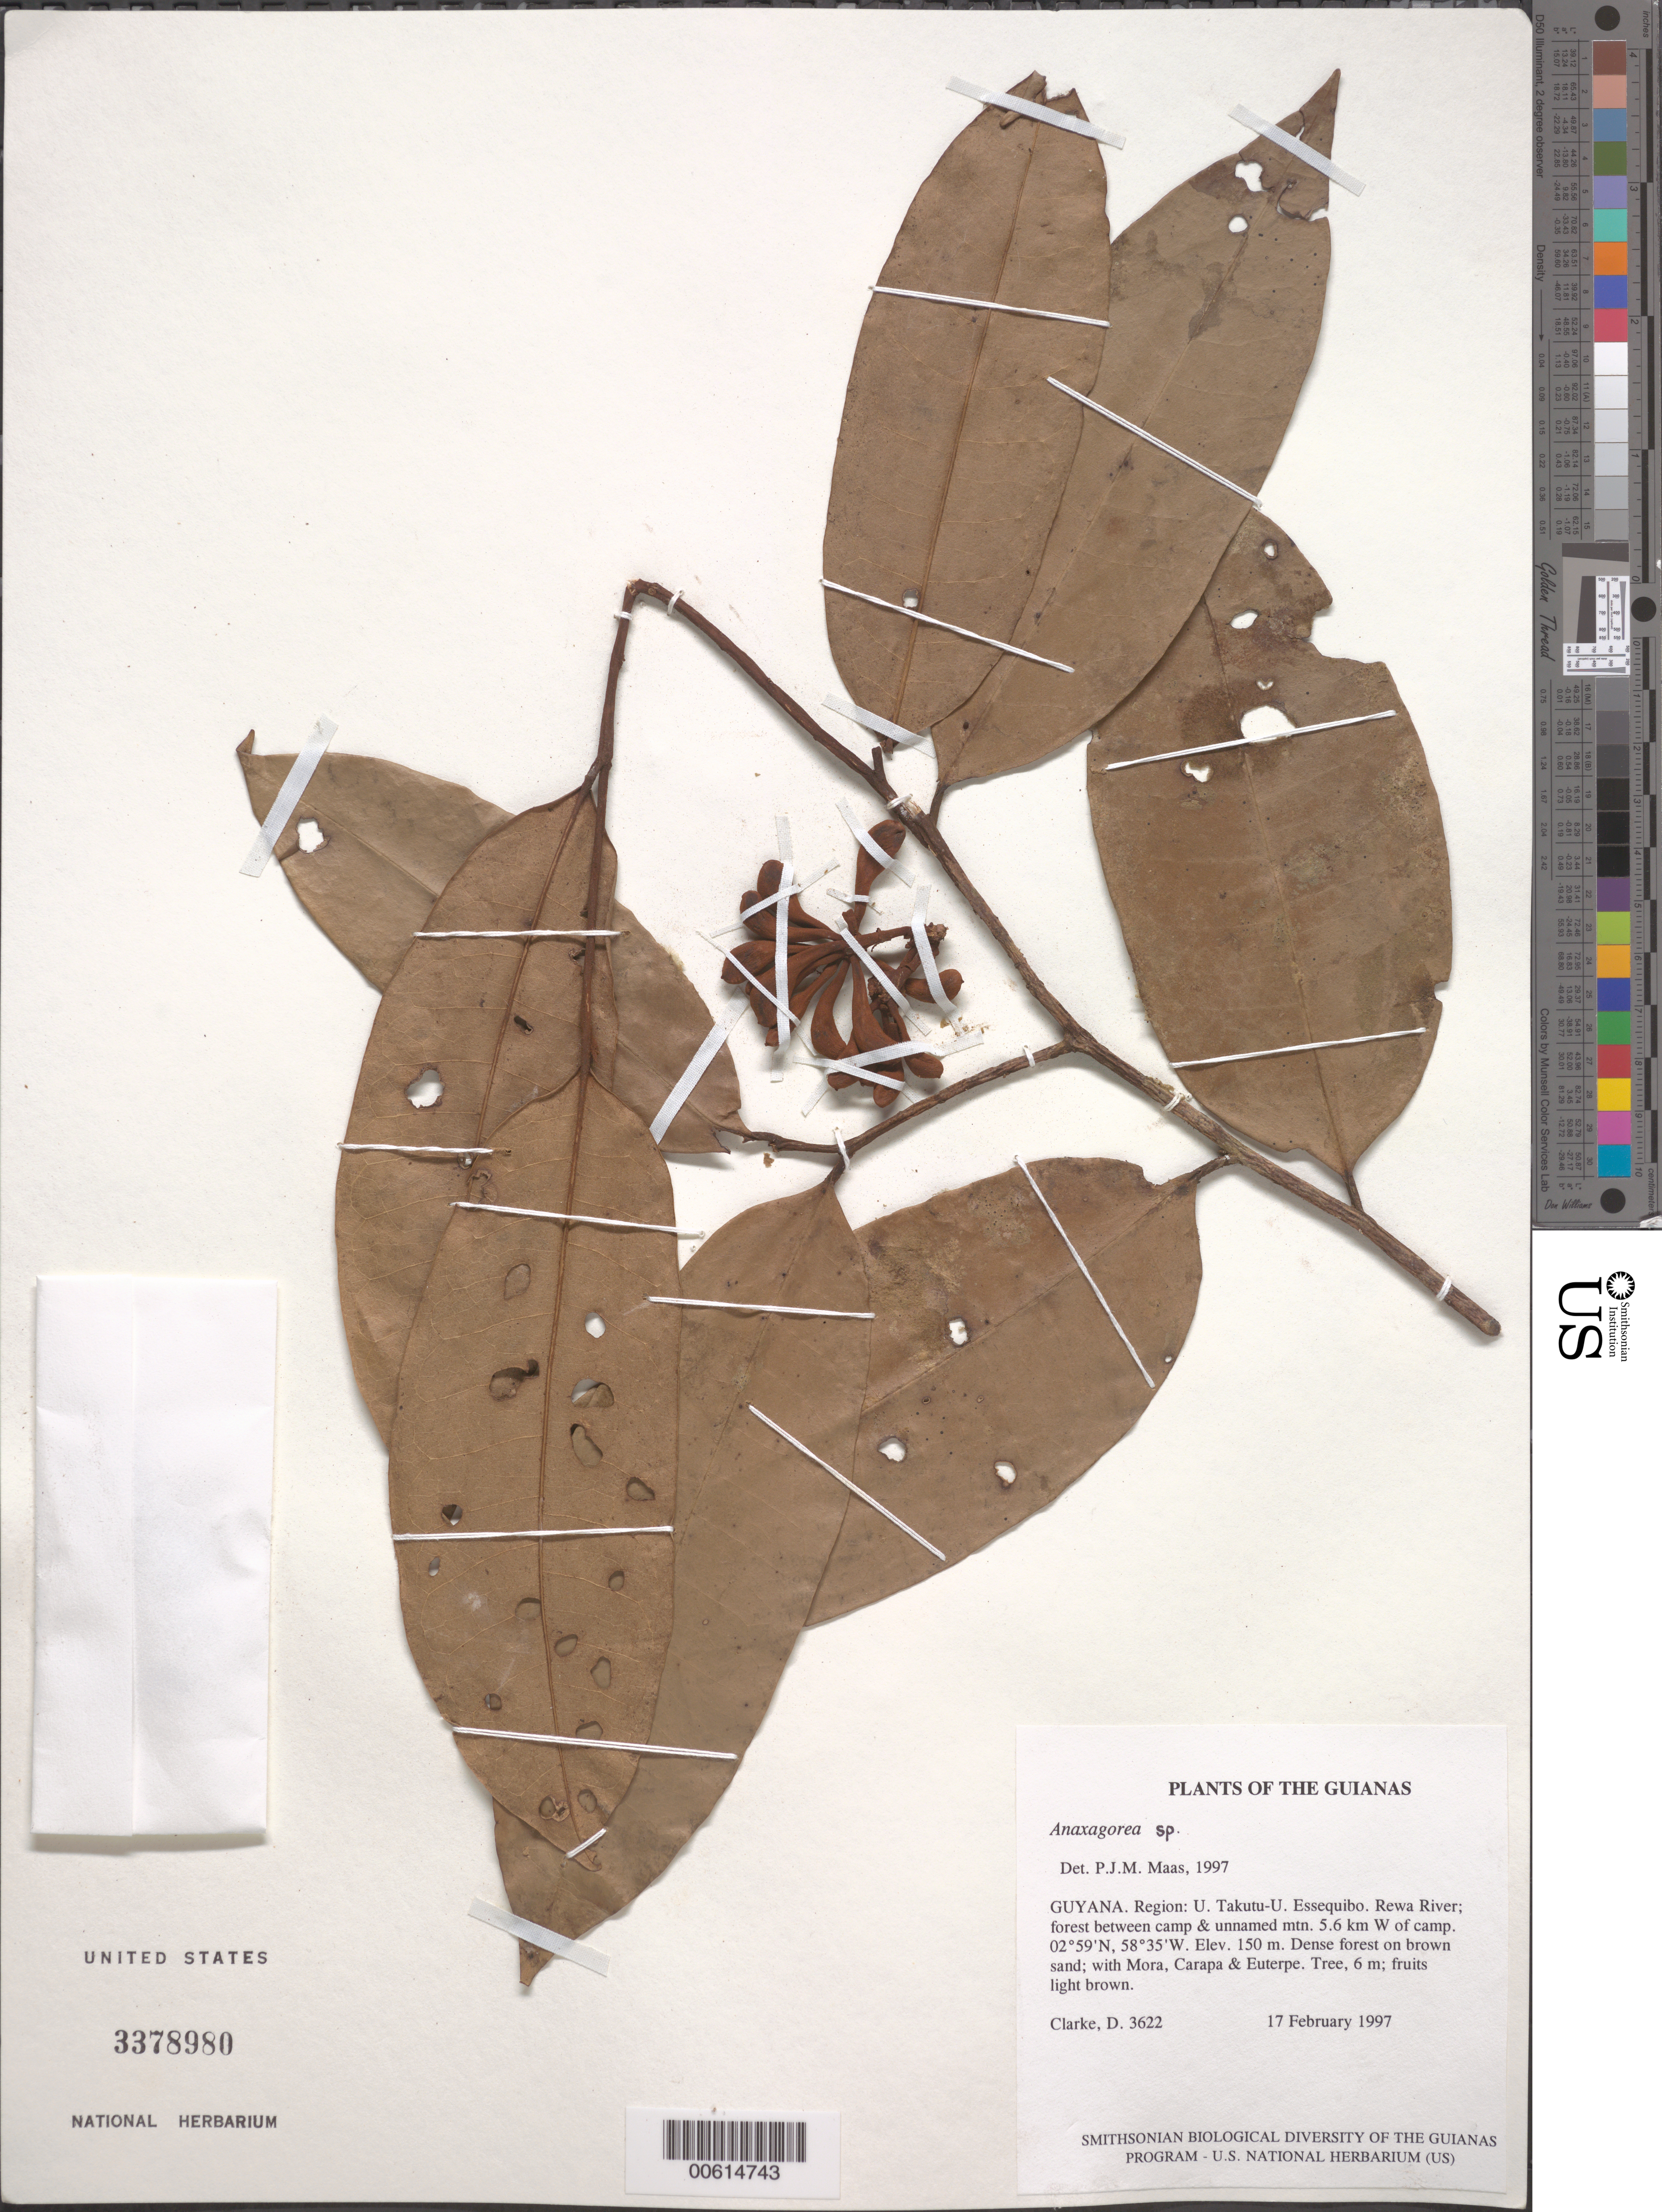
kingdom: Plantae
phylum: Tracheophyta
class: Magnoliopsida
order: Magnoliales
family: Annonaceae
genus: Anaxagorea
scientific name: Anaxagorea sp.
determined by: Maas, Paul J. M.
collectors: H. D. Clarke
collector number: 3622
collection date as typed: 17 February 1997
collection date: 1997-02-17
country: Guyana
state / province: U. Takutu-U. Essequibo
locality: Rewa River; forest between camp & unnamed mtn. 5.6 km W of camp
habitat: Dense forest on brown sand; with Mora, Carapa & Euterpe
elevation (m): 150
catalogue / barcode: US 3378980